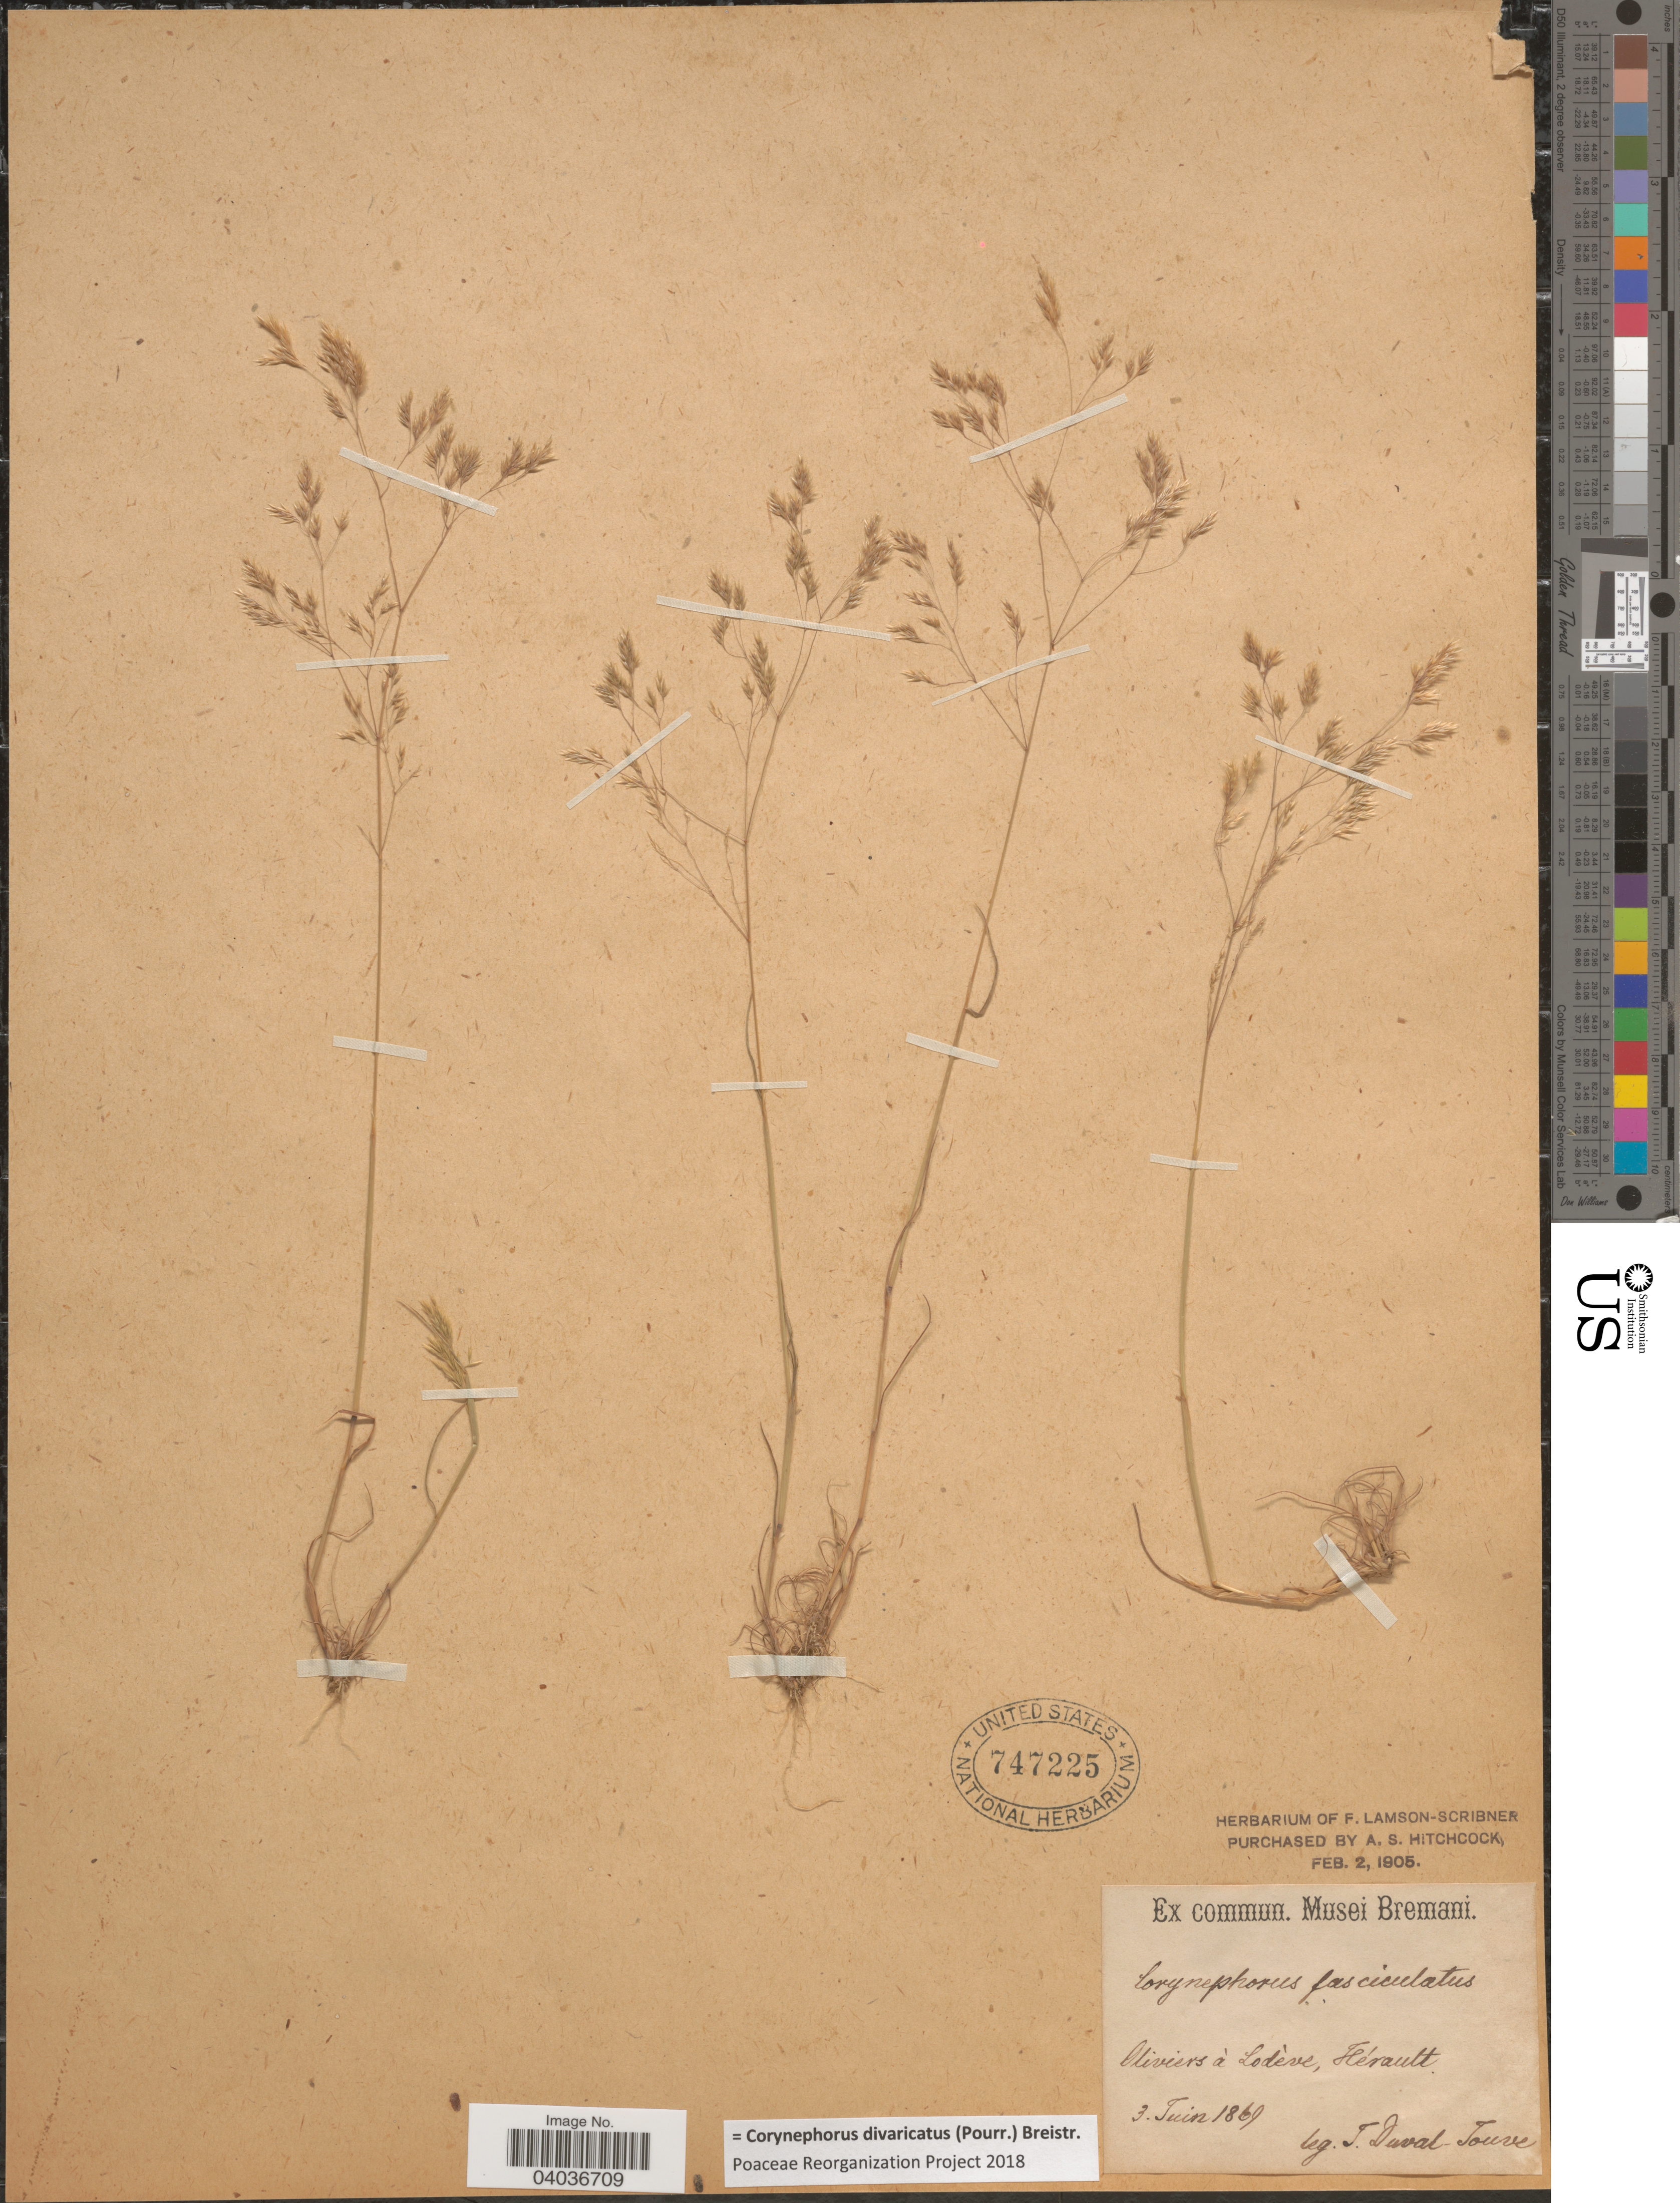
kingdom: Plantae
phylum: Tracheophyta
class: Liliopsida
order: Poales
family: Poaceae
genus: Corynephorus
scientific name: Corynephorus divaricatus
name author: (Pourr.) Breistroffer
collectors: J. Duval-Jouve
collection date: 1869-06-03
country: France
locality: Oliviers à Lodève, Hérault.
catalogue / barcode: US 747225